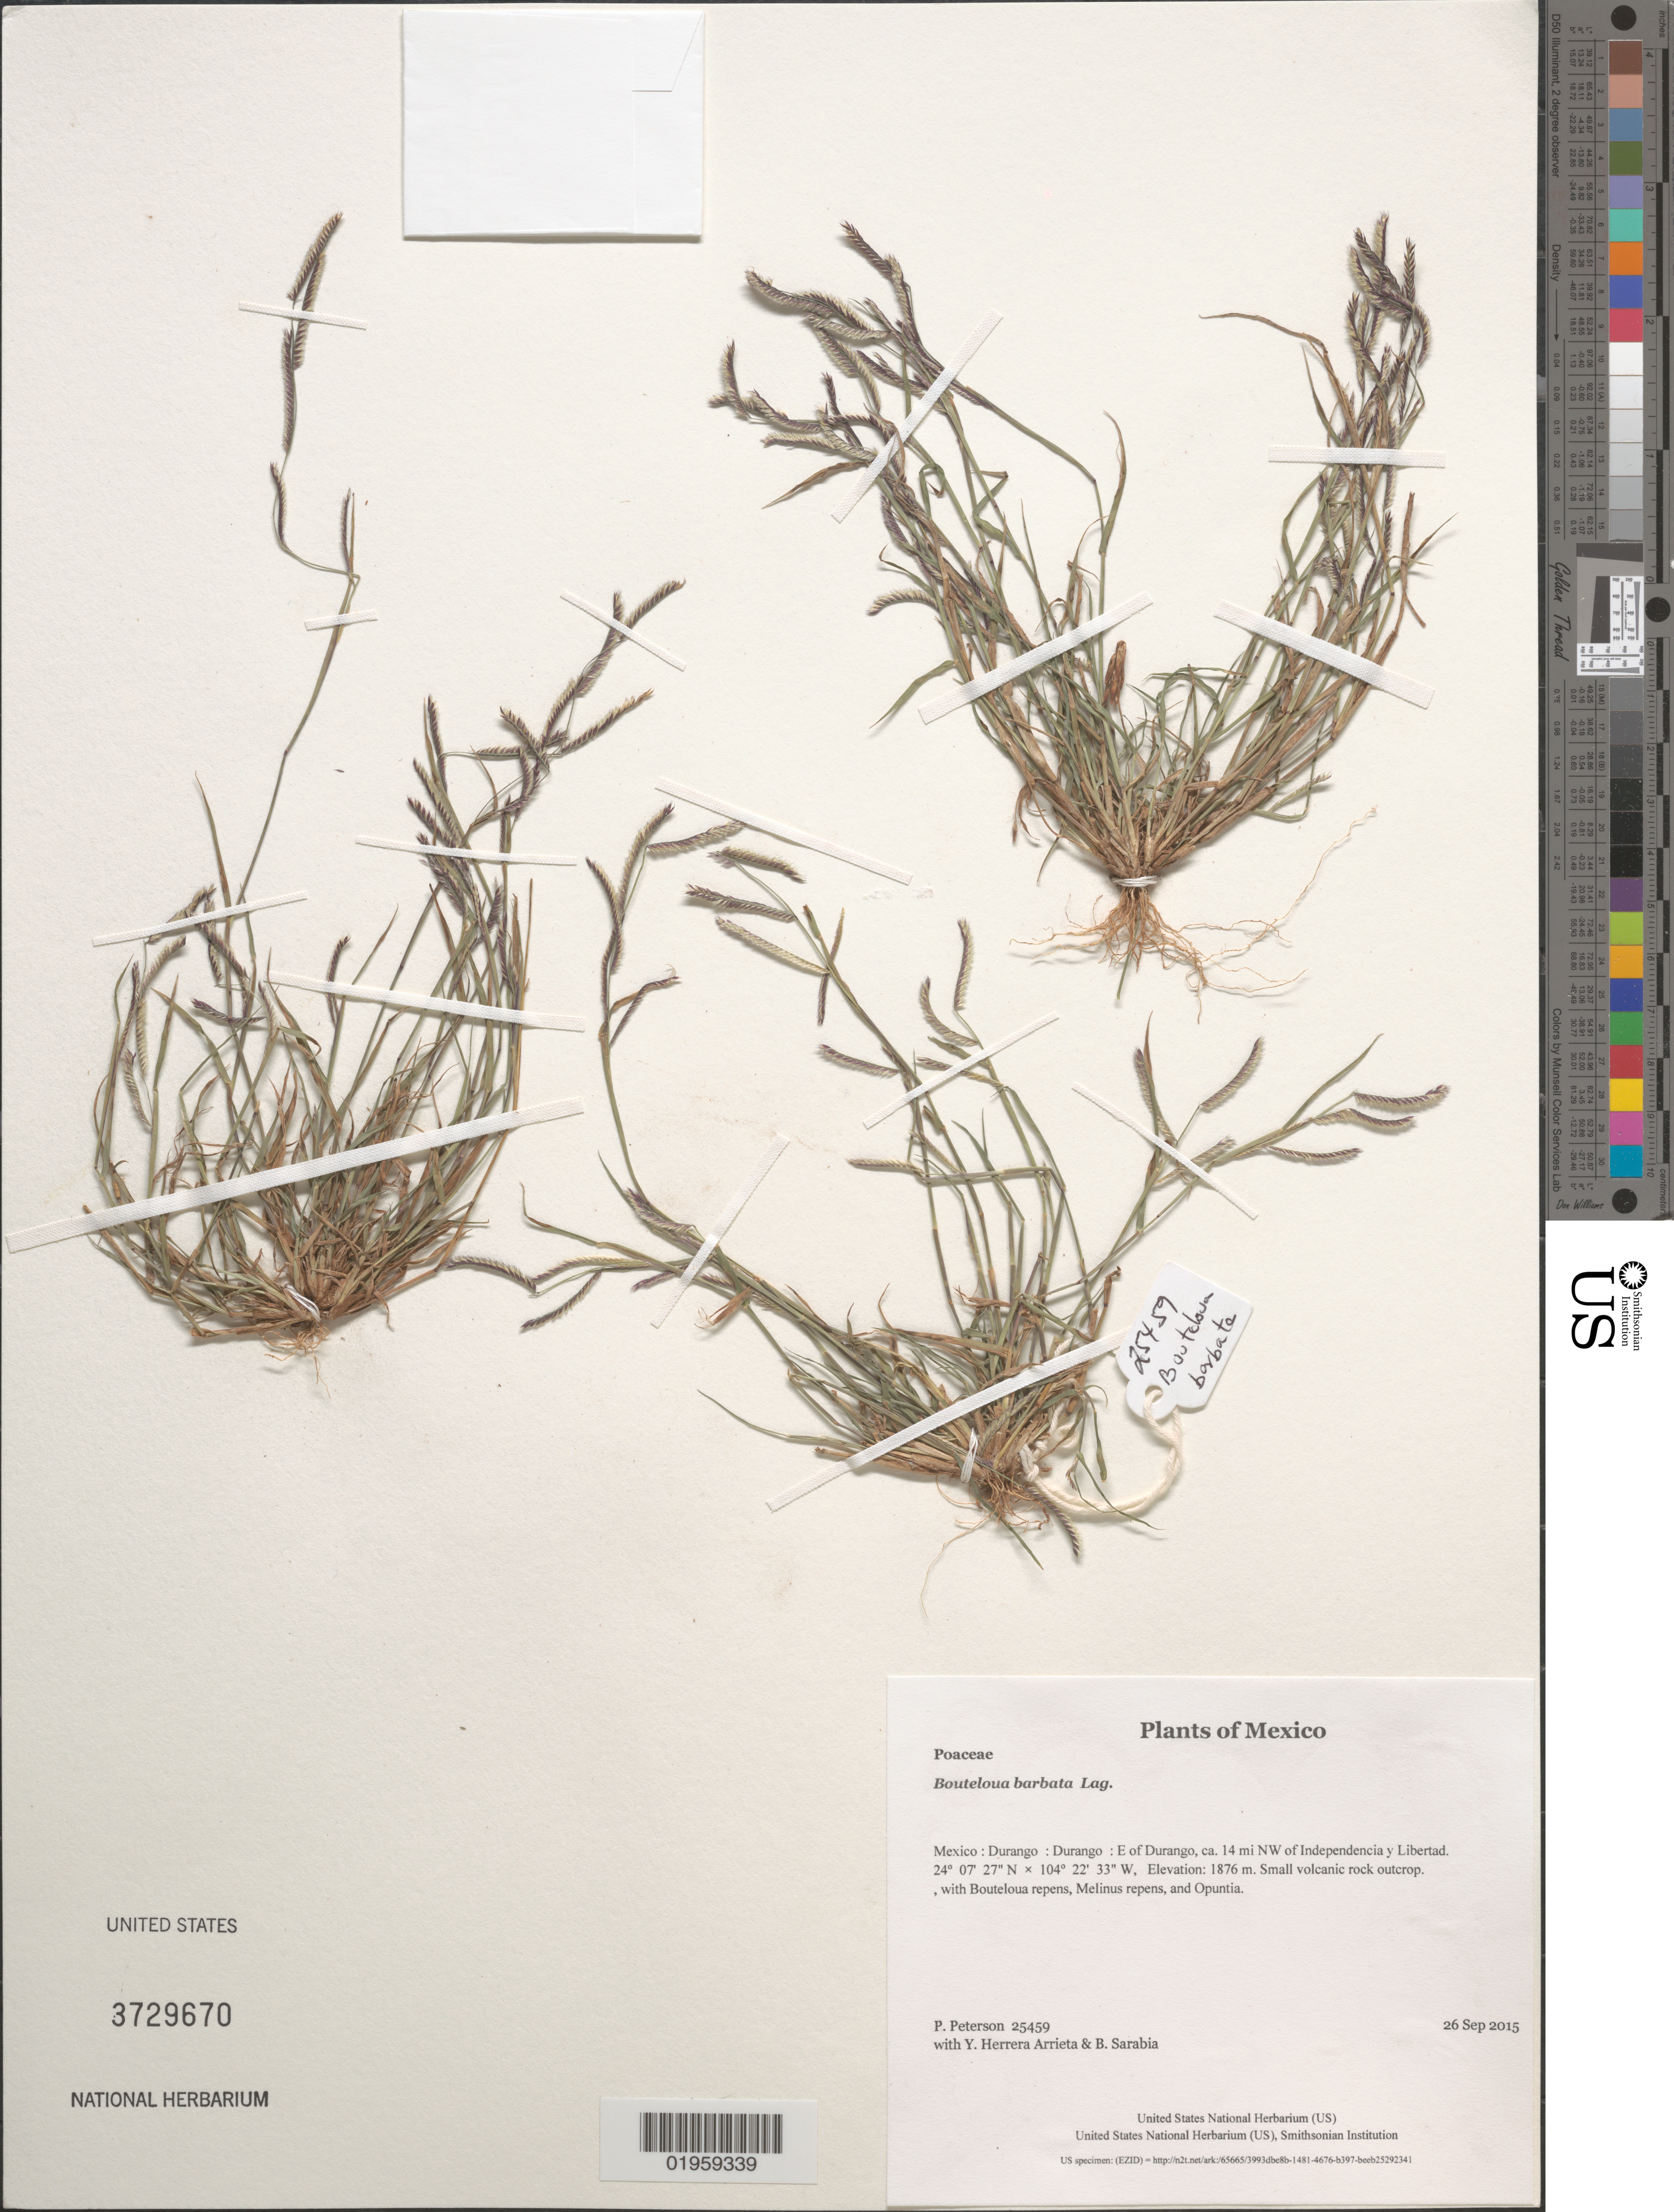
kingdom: Plantae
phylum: Tracheophyta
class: Liliopsida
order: Poales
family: Poaceae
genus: Bouteloua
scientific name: Bouteloua barbata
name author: Lag.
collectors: P. M. Peterson, Y. Herrera Arrieta & B. Sarabia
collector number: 25459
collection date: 2015-09-26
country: Mexico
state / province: Durango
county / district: Durango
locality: E of Durango, ca. 14 mi NW of Independencia y Libertad.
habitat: Small volcanic rock outcrop.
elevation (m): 1876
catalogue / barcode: US 3729670